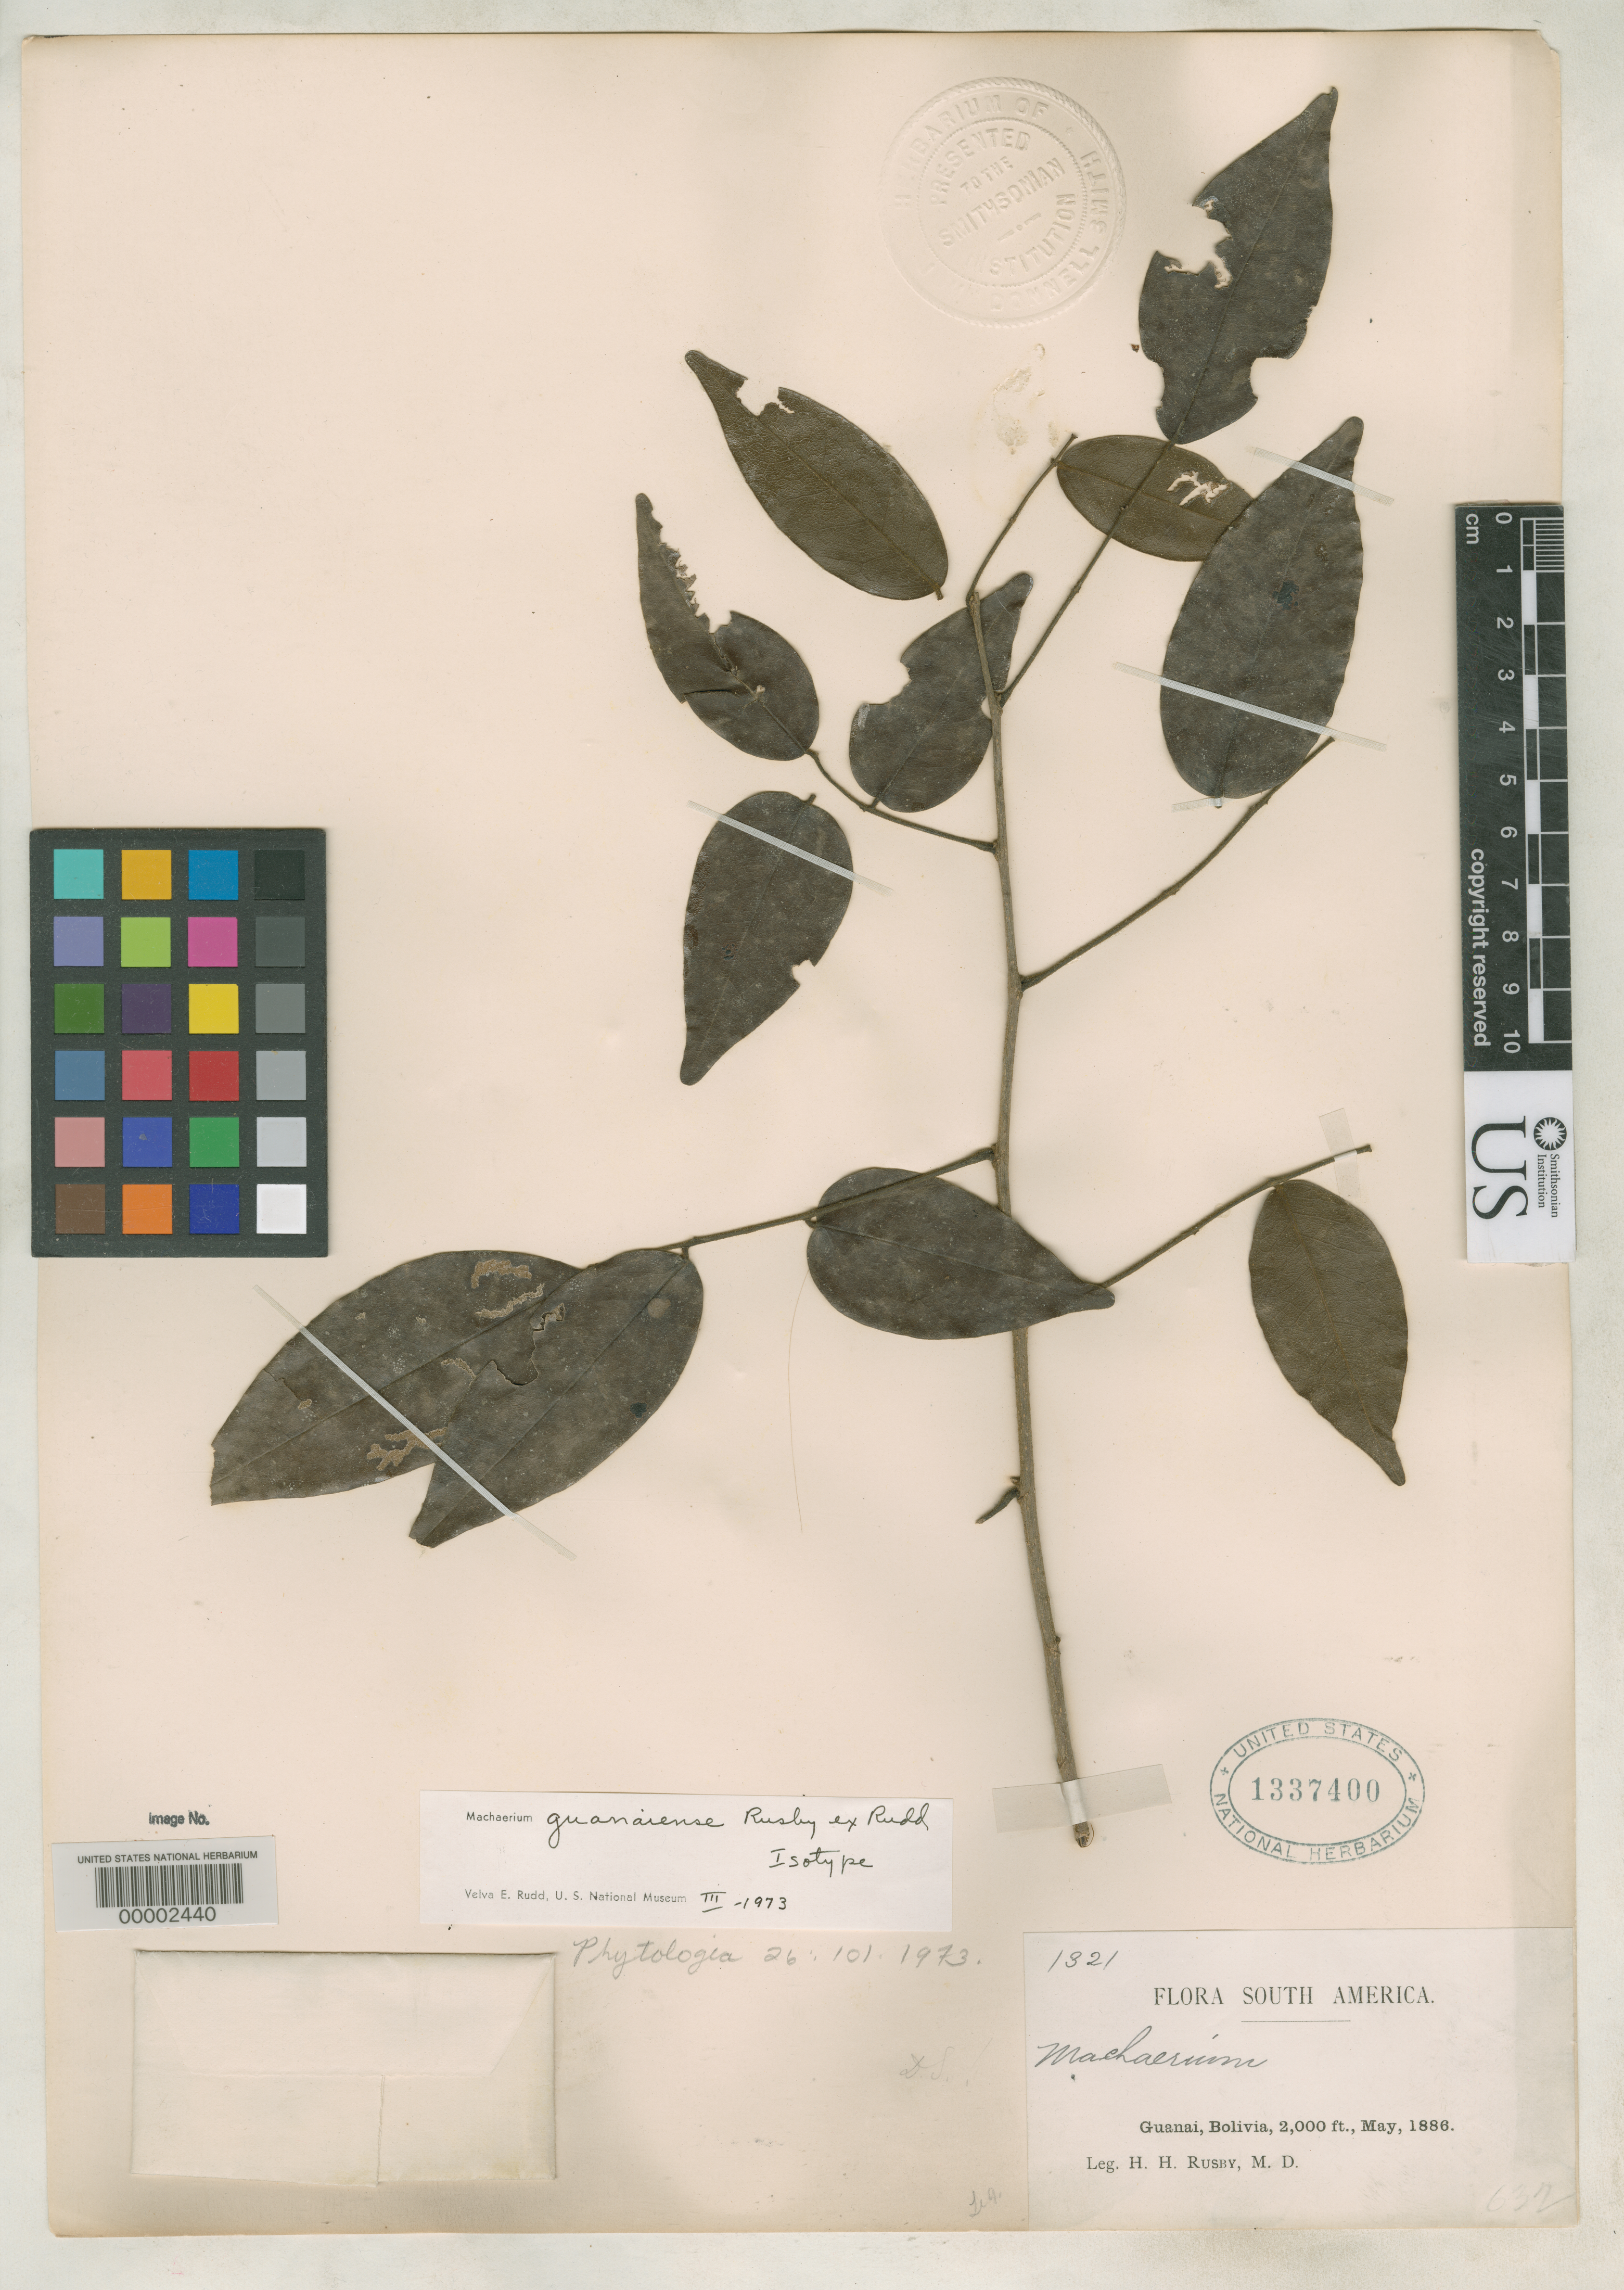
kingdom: Plantae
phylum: Tracheophyta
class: Magnoliopsida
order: Fabales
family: Fabaceae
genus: Machaerium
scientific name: Machaerium guanaiense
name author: Rusby ex Rudd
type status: Isotype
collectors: H. H. Rusby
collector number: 1321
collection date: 1886-05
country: Bolivia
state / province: La Páz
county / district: Larecaja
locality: Guanay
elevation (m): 610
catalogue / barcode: US 1337400